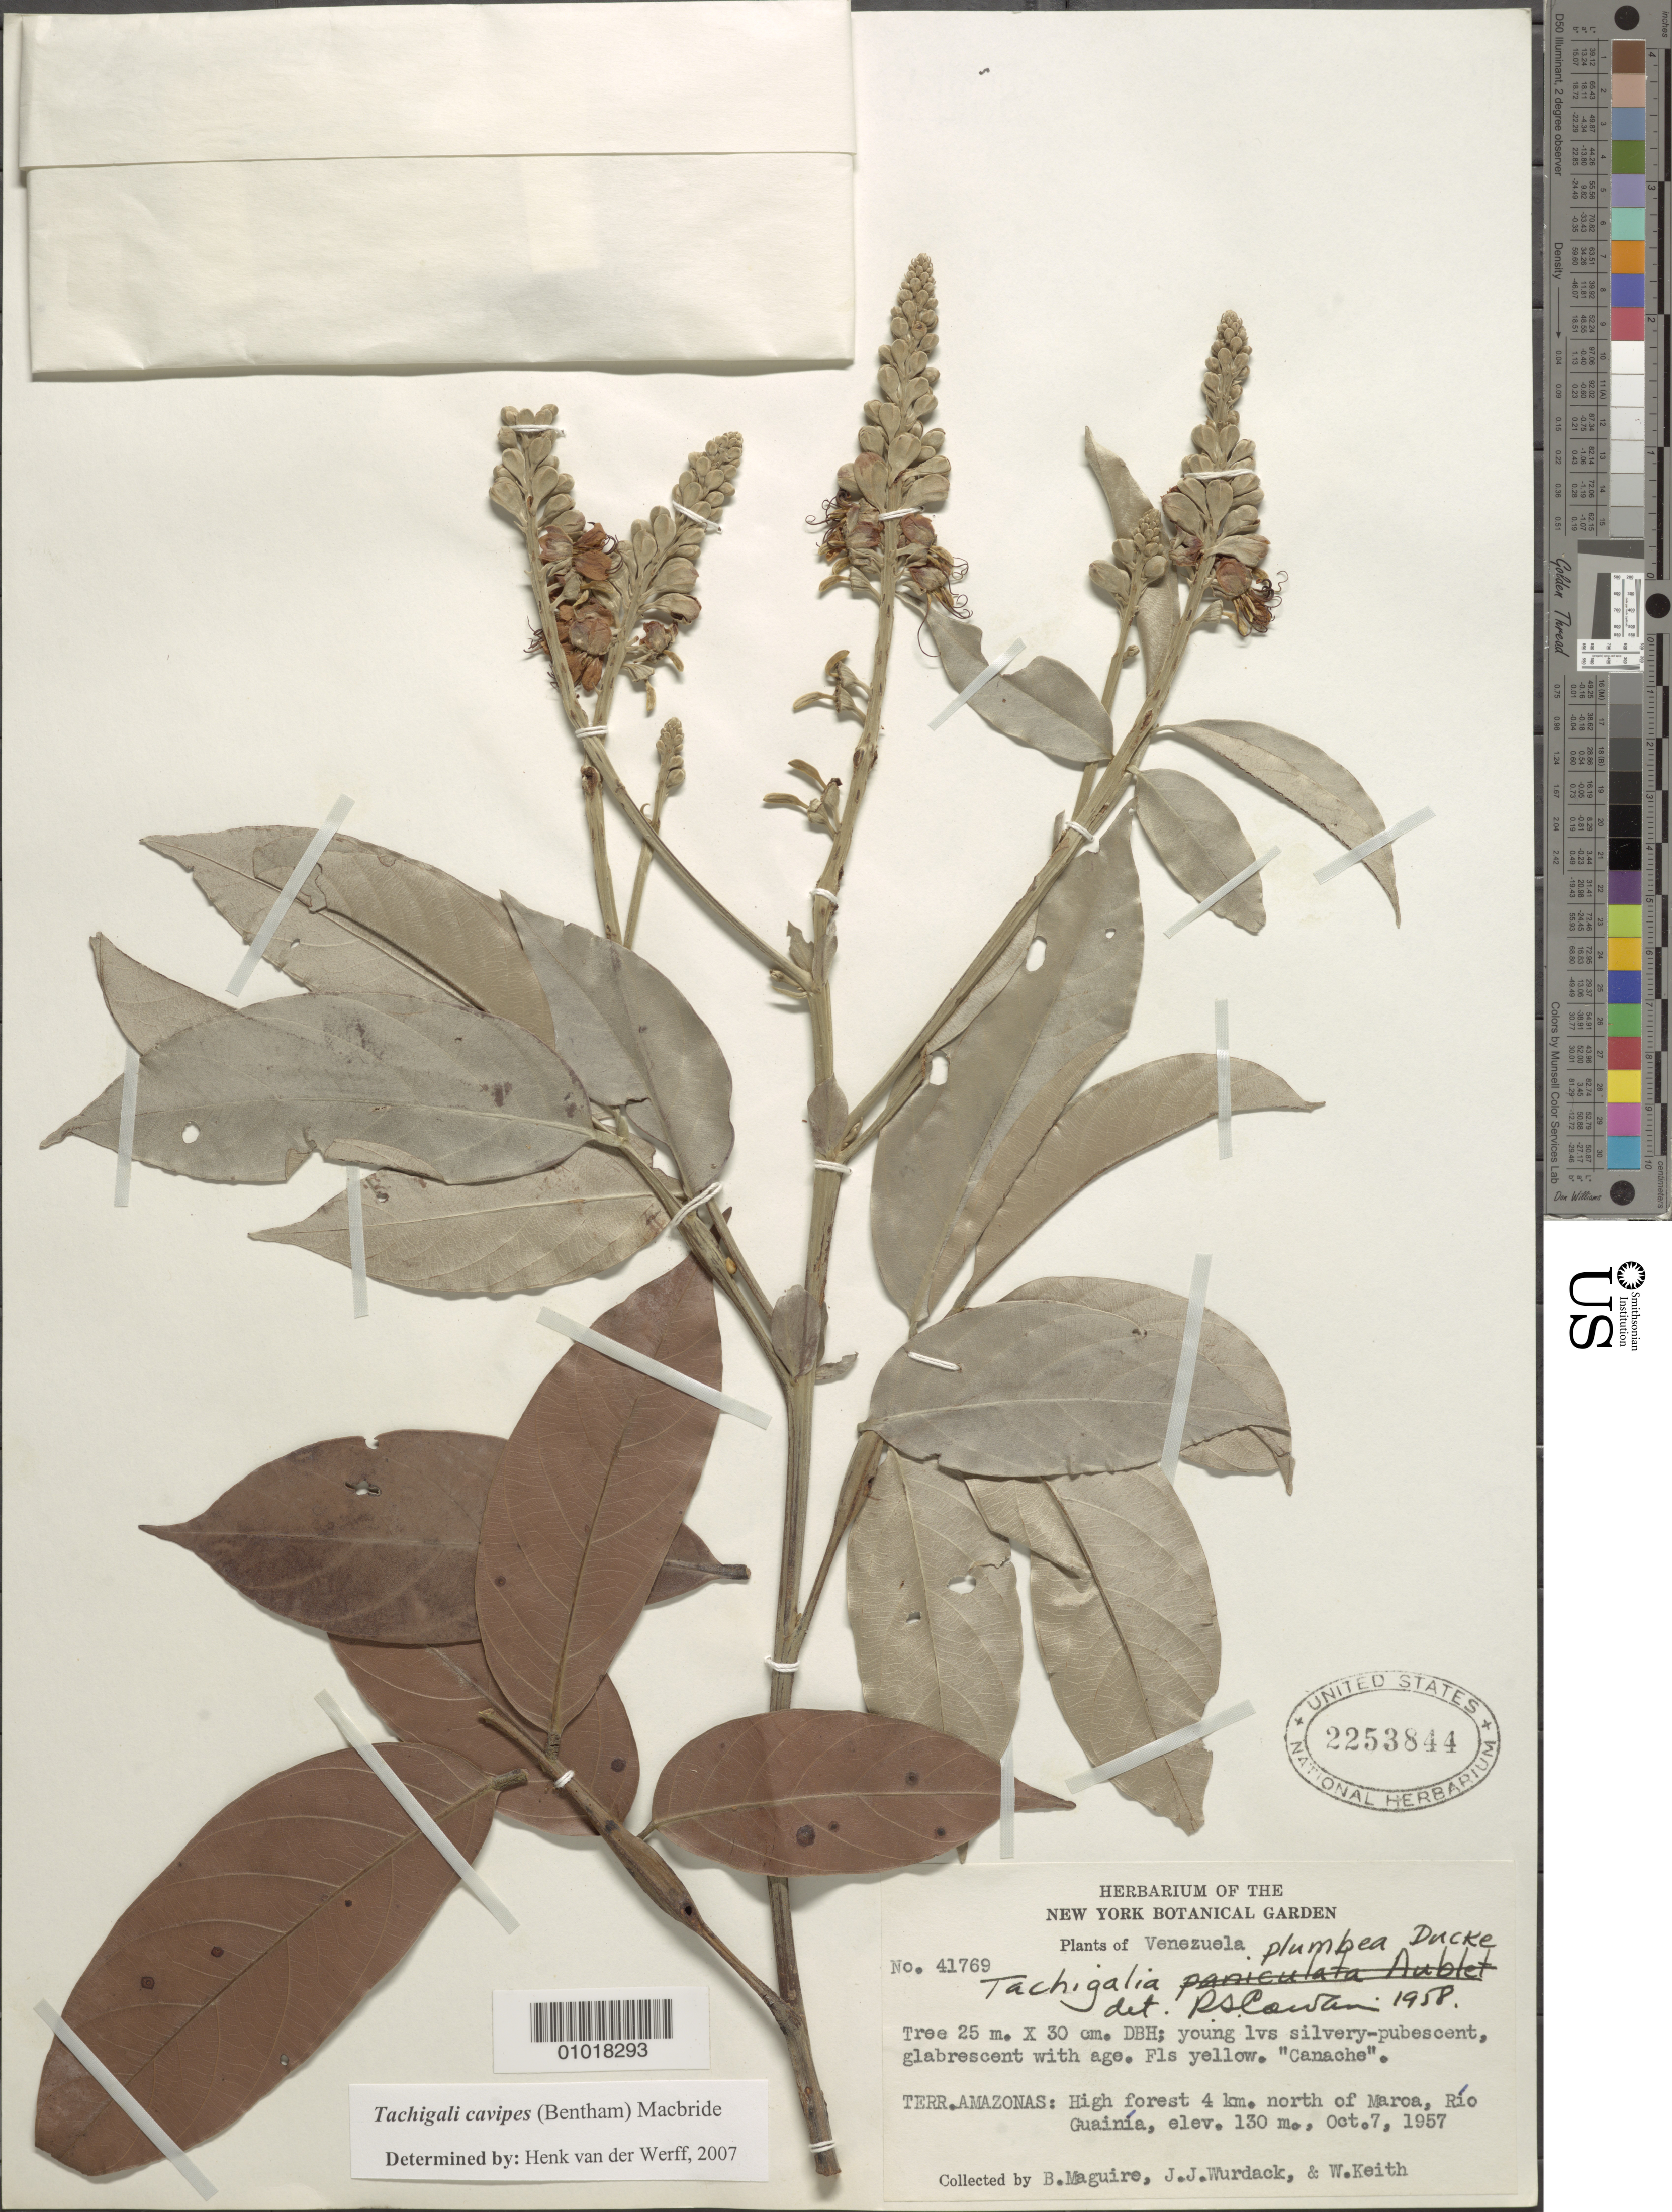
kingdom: Plantae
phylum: Tracheophyta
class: Magnoliopsida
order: Fabales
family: Fabaceae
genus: Tachigali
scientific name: Tachigali cavipes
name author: (Benth. ex Spruce) J.F. Macbr.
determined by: van der Werff, H., (MO), Missouri Botanical Garden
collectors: B. Maguire, J. J. Wurdack & W. Keith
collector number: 41769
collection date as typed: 7-Oct-57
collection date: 1957-10-07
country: Venezuela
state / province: Amazonas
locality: Río Guainía, 4 km N of Maroa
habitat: High forest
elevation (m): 130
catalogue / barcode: US 2253844